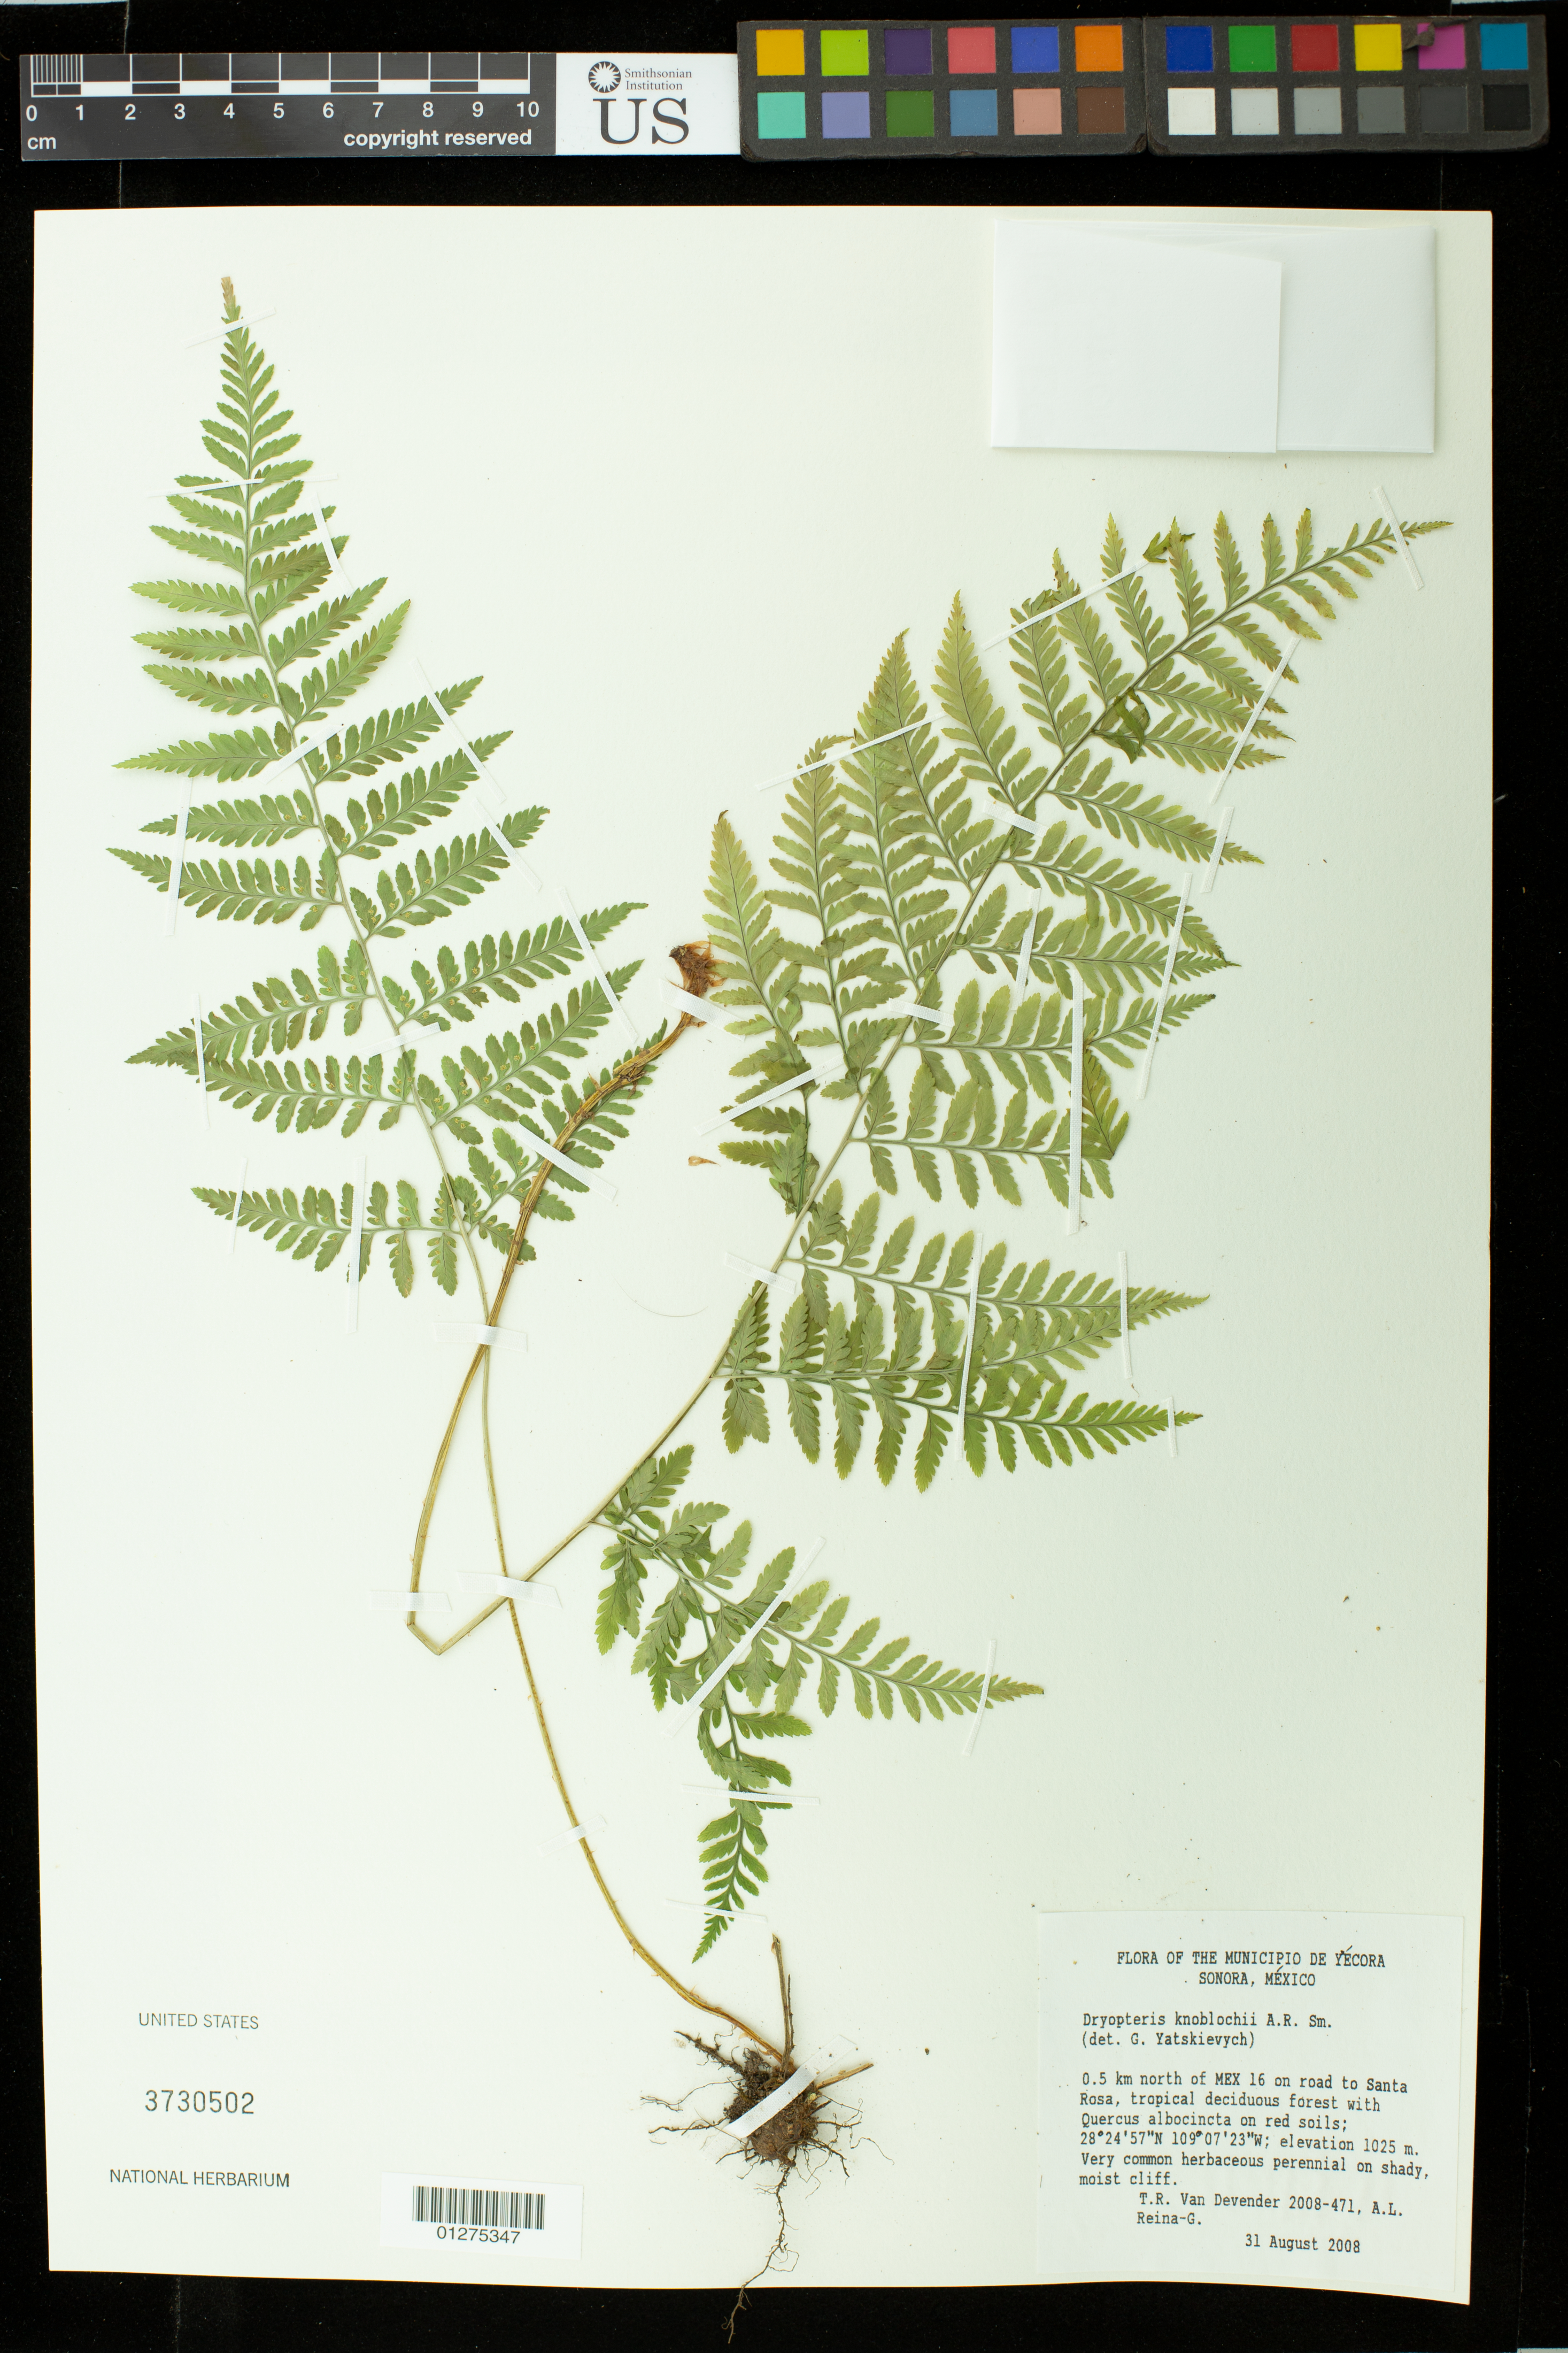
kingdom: Plantae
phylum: Tracheophyta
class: Polypodiopsida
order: Polypodiales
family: Dryopteridaceae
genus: Dryopteris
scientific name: Dryopteris knoblochii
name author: A.R. Sm.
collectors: T. R. Van Devender & A. L. Reina G.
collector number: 2008-471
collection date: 2008-08-31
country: Mexico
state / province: Sonora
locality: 0.5 km north of MEX 16 on road to Santa Rosa, tropical decidous forest with quercus albocincta on red soils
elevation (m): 1025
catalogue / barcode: US 3730502